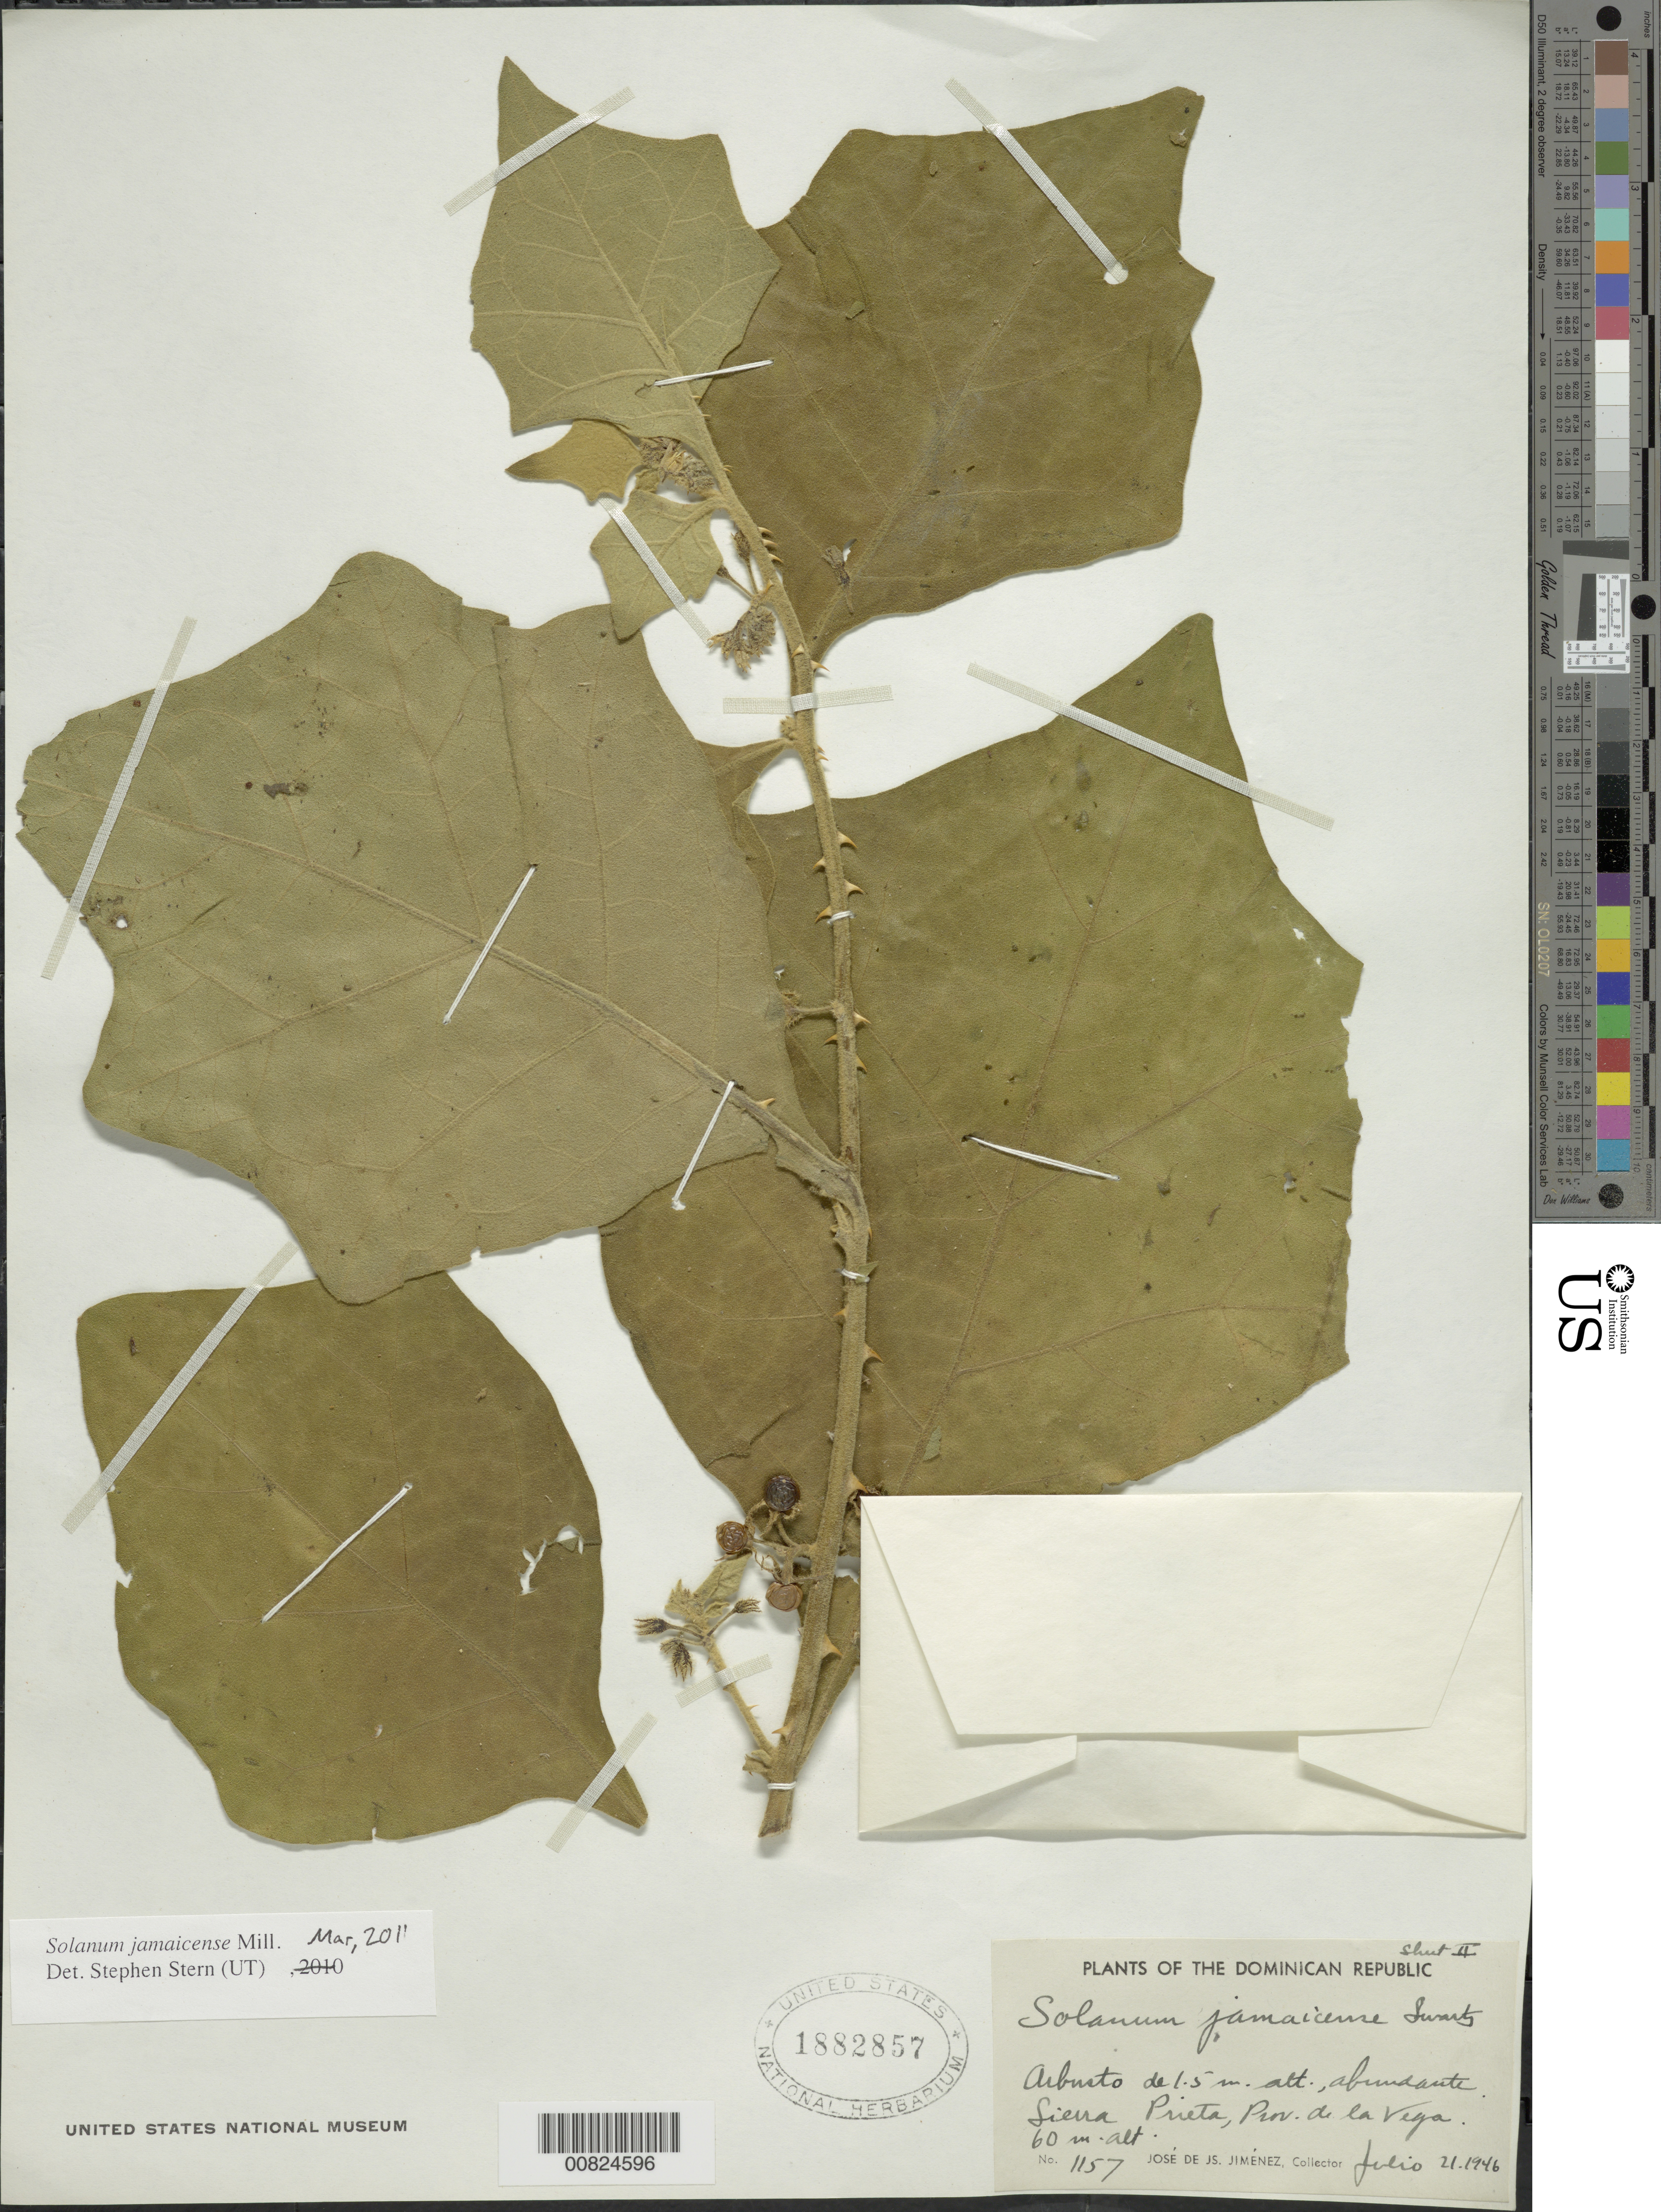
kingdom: Plantae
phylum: Tracheophyta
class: Magnoliopsida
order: Solanales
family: Solanaceae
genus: Solanum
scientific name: Solanum jamaicense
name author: Mill.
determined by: Stern, S. R., (UT)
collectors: J. J. Jiménez Almonte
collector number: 1157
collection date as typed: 21 Jul 1946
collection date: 1946-07-21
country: Dominican Republic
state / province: La Vega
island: Hispaniola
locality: Sierra Prieta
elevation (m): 60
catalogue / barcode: US 1882857